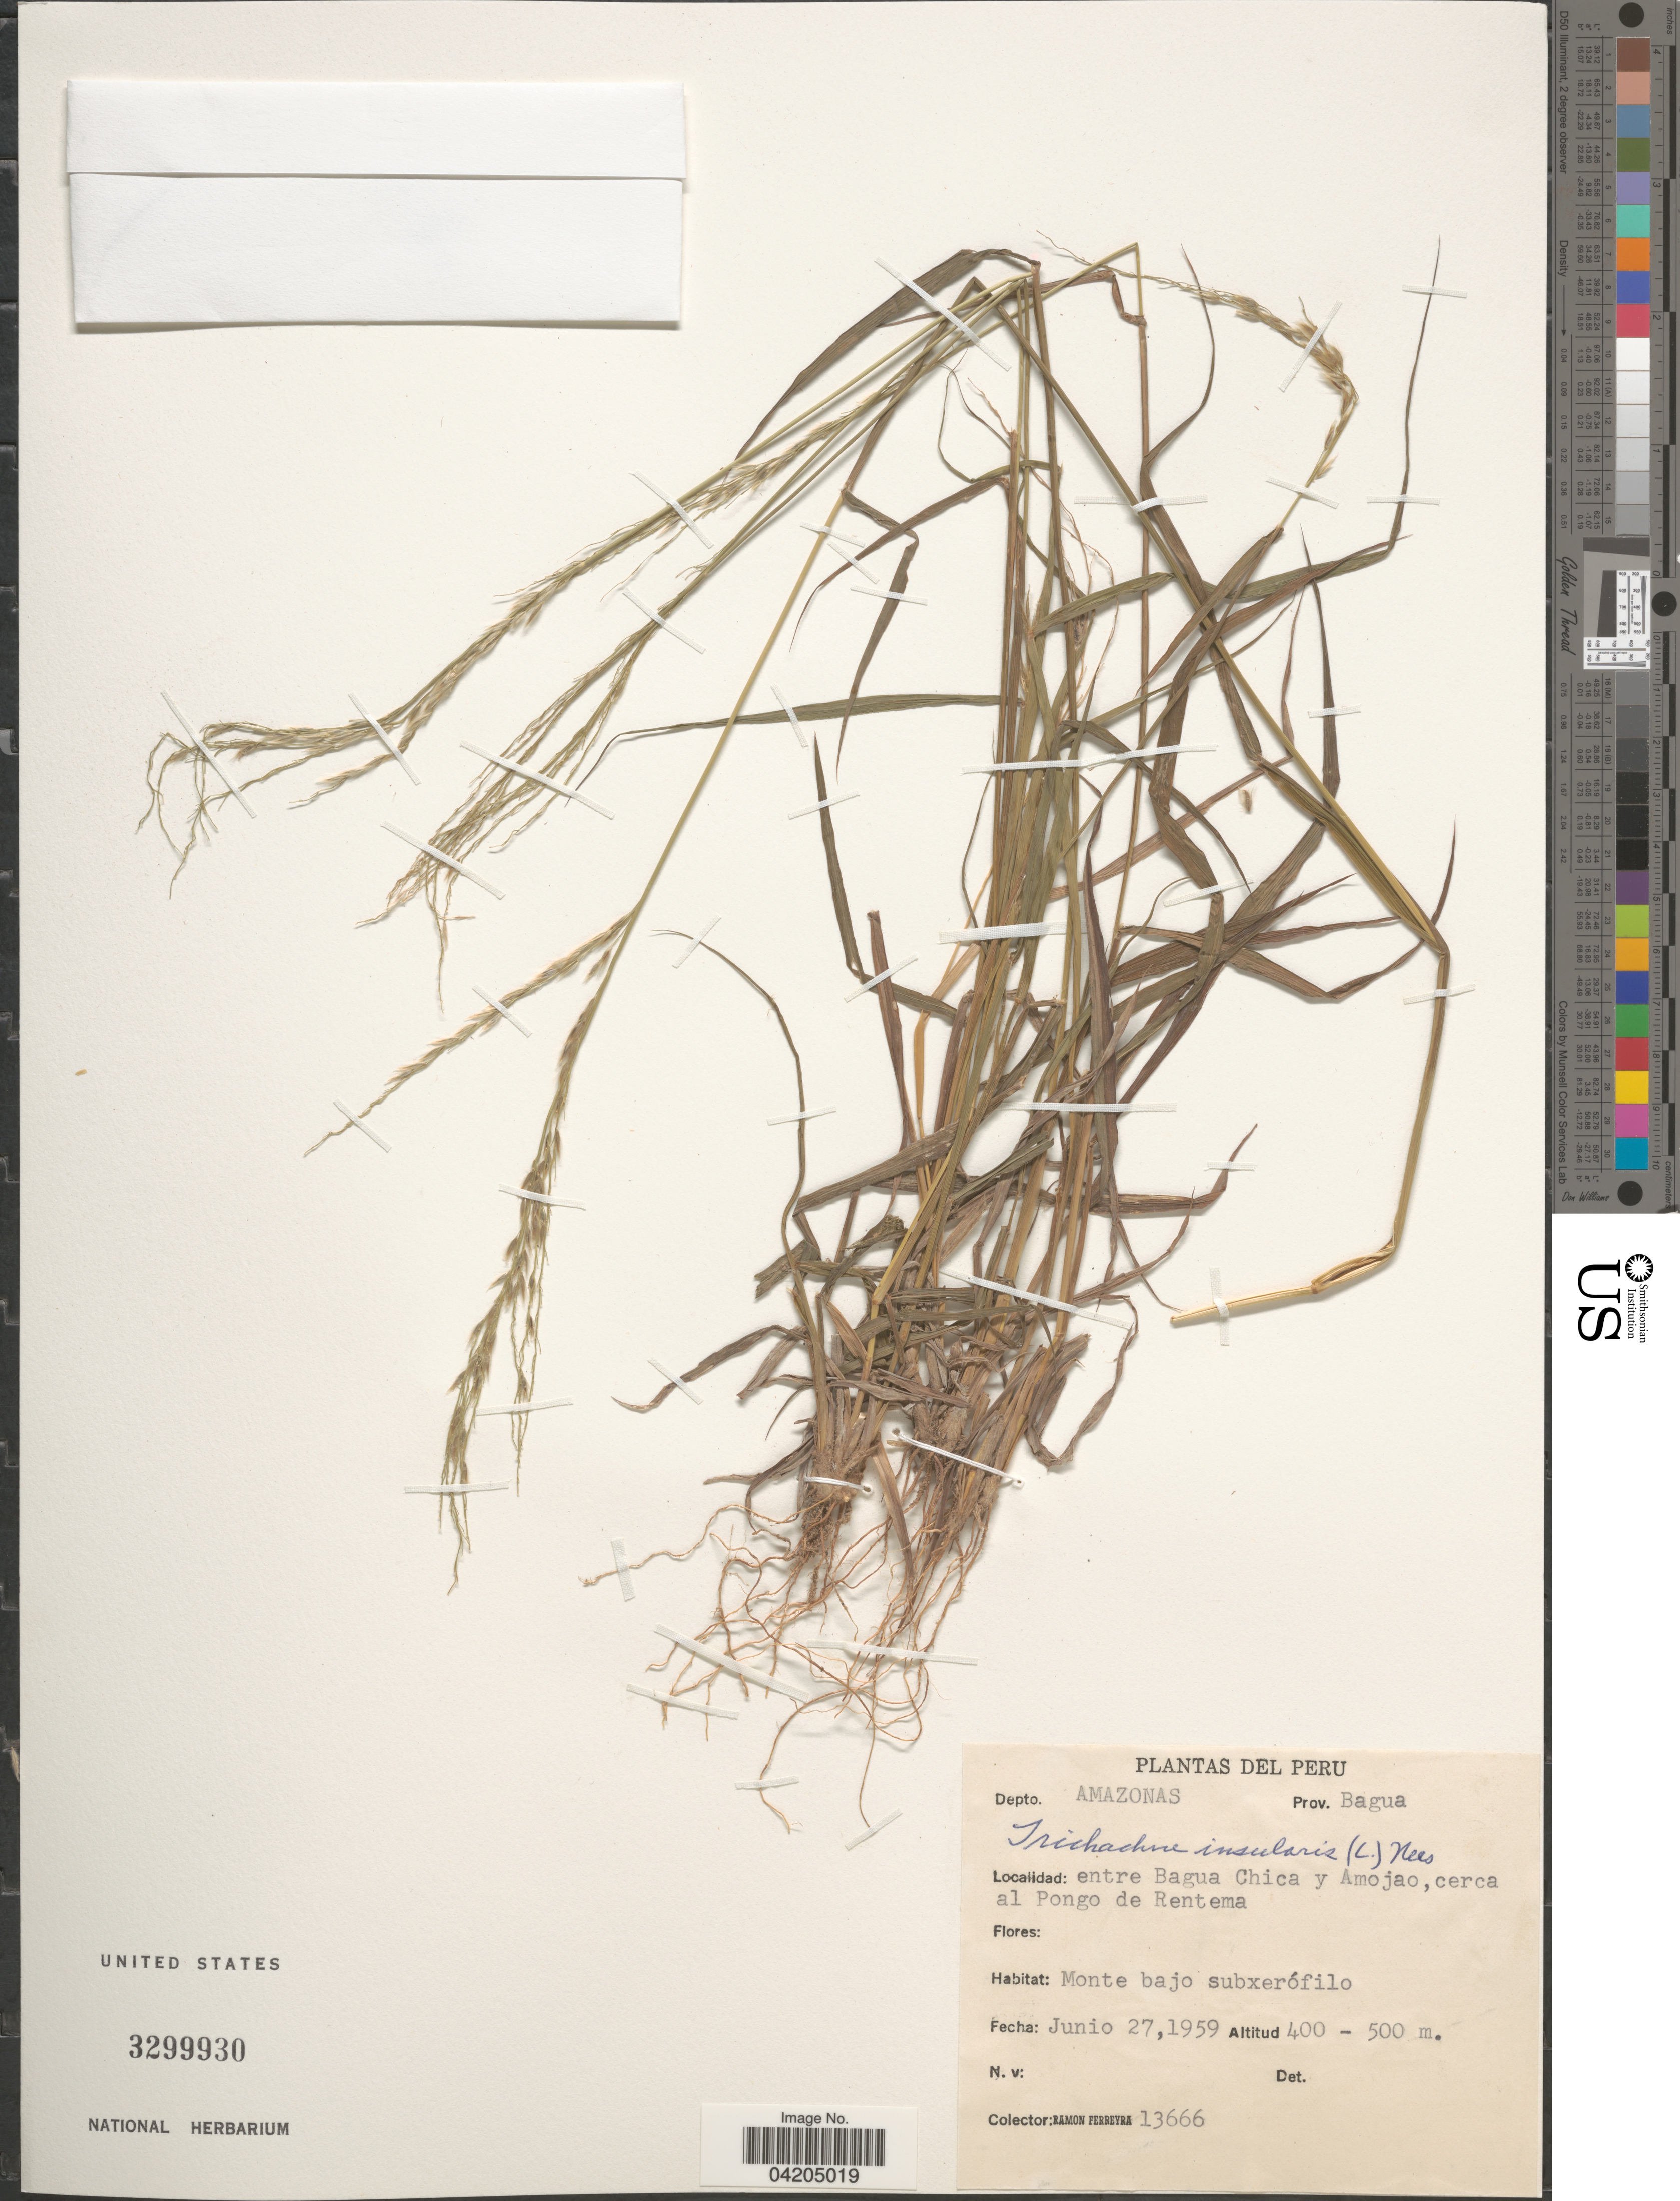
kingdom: Plantae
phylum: Tracheophyta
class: Liliopsida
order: Poales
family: Poaceae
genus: Digitaria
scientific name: Digitaria insularis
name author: (L.) Fedde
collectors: R. A. Ferreyra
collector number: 13666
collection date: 1959-06-27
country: Peru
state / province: Amazonas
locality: Depto. Amazonas. Prov. Bagua. Entre Bagua Chica y Amojao, cerca al Pongo de Rentema.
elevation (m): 400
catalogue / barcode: US 3299930